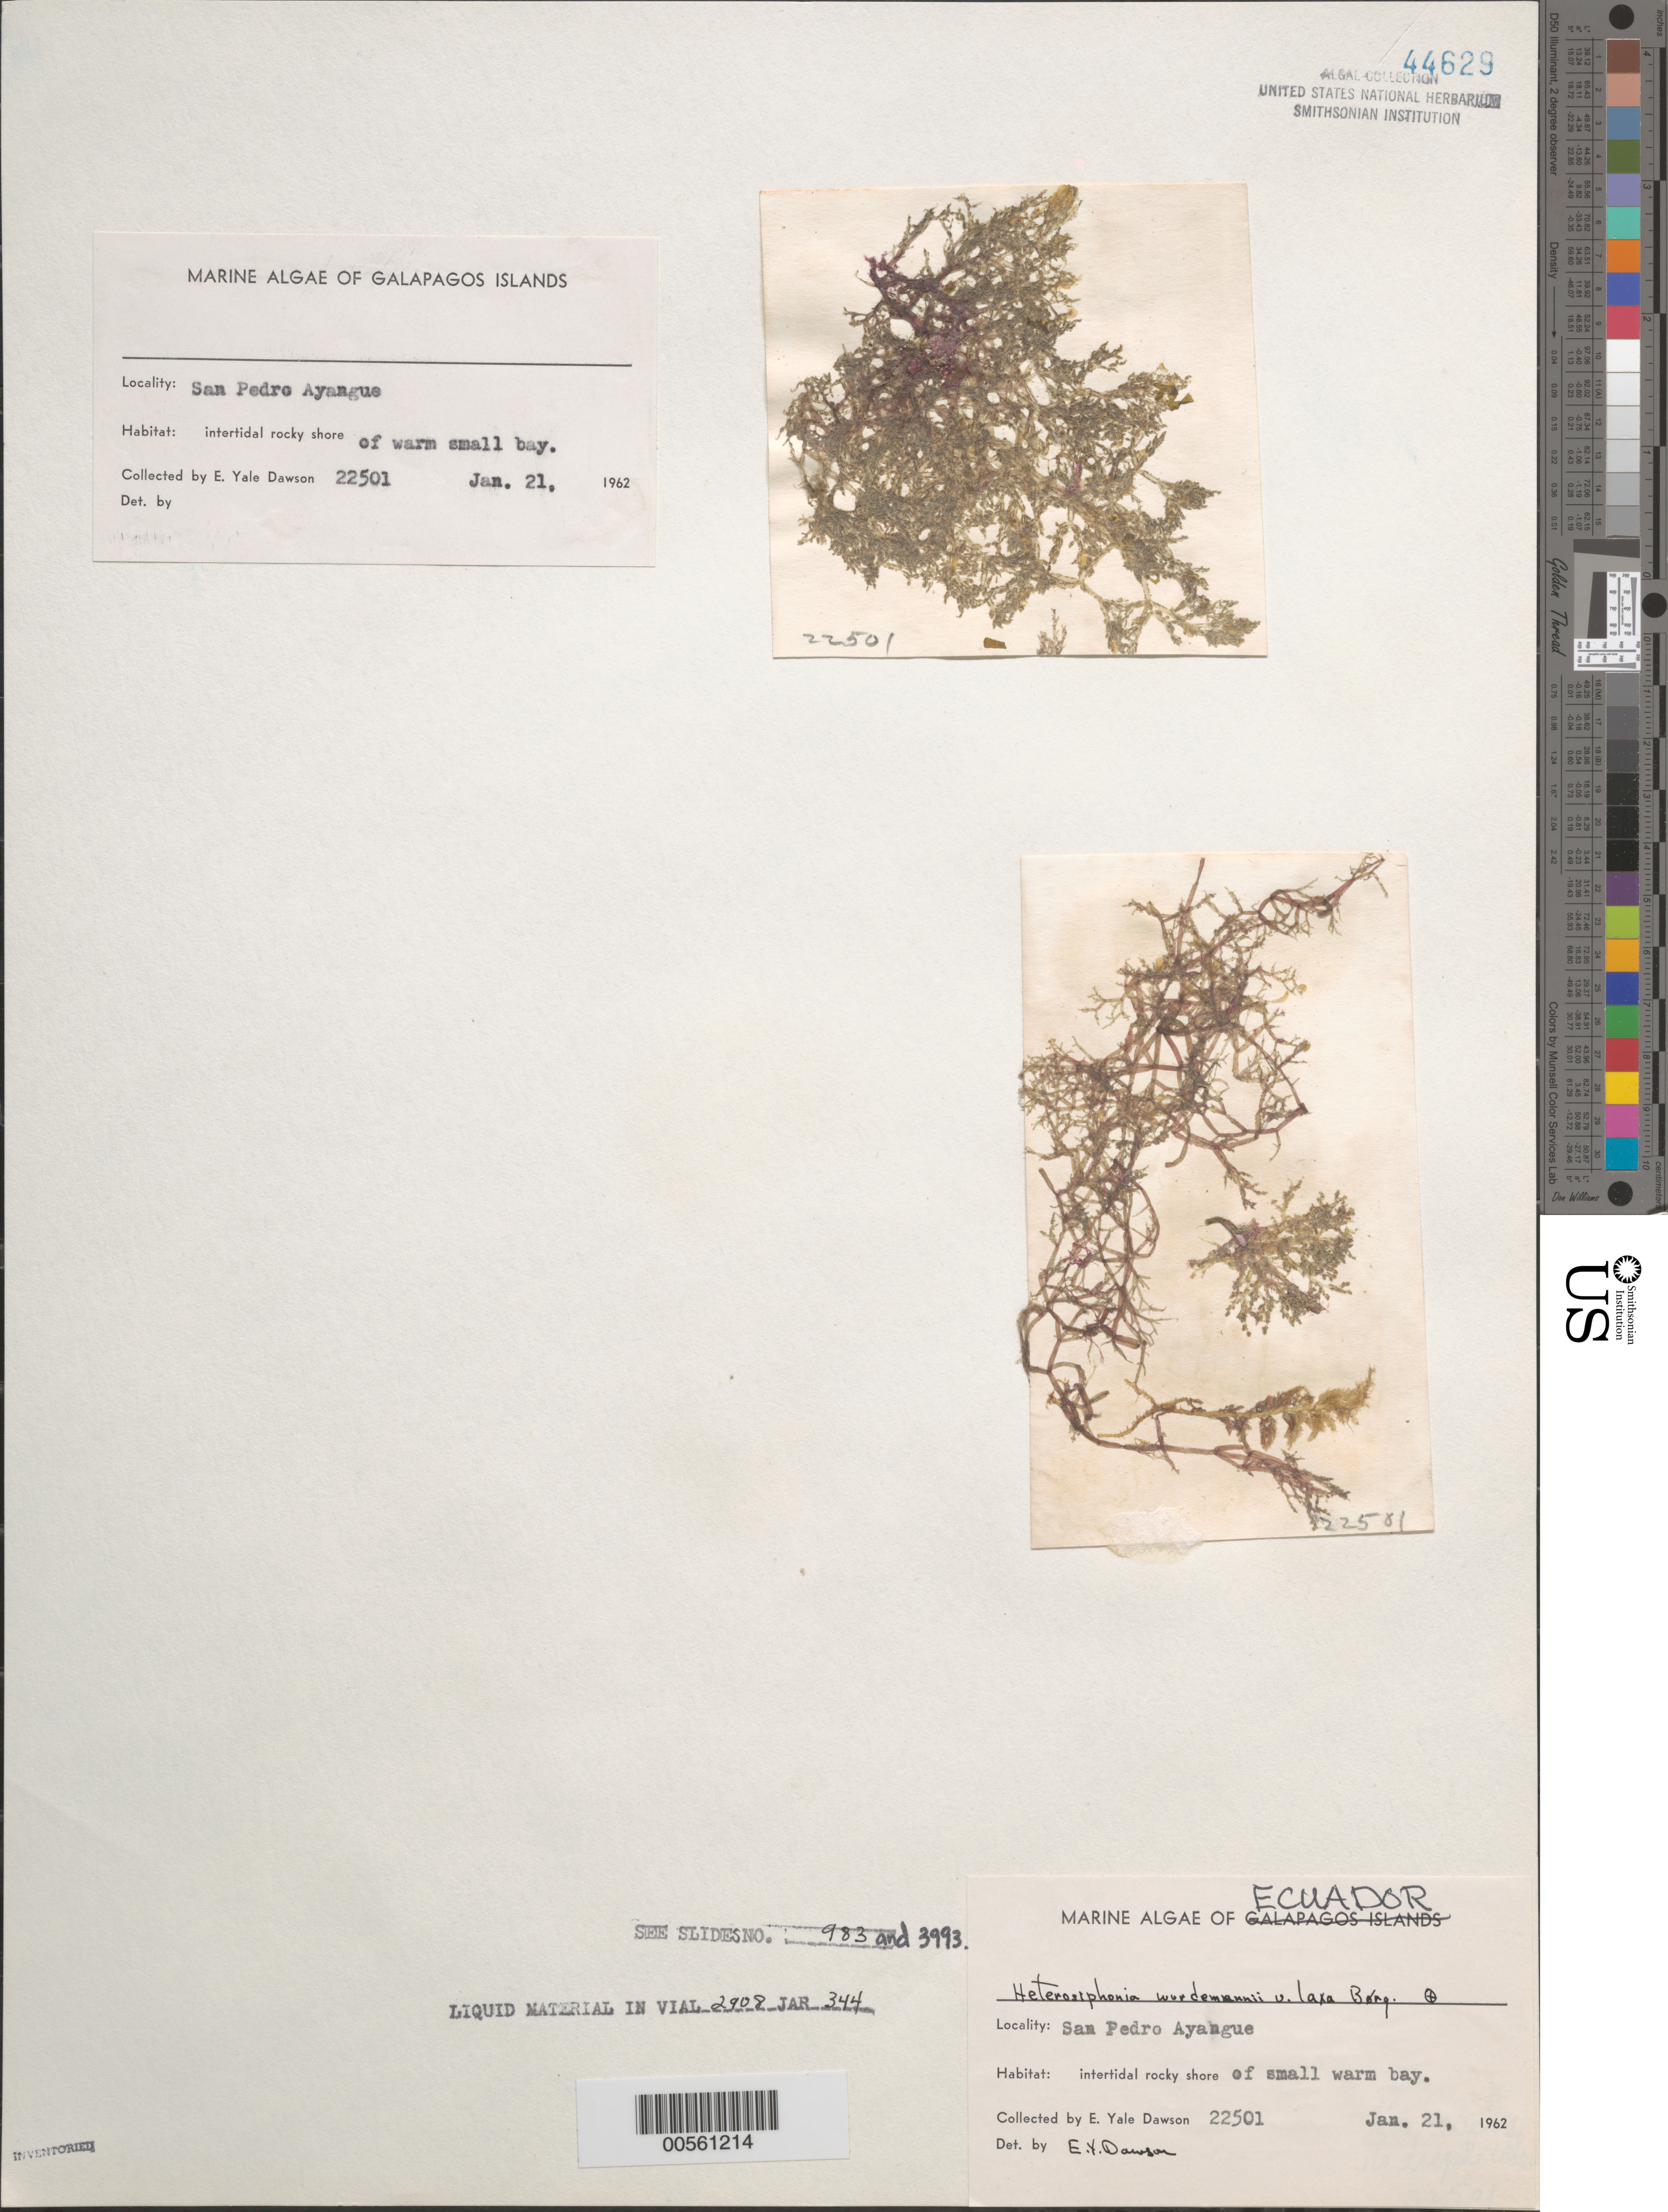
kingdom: Plantae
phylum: Rhodophyta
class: Florideophyceae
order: Ceramiales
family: Dasyaceae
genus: Heterosiphonia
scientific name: Heterosiphonia crispella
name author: (C. Agardh) M.J. Wynne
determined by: Algae name updating Project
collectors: E. Y. Dawson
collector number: EYD 22501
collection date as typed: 21 Jan 1962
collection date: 1962-01-21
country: Ecuador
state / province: Guayas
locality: San Pedro, Ayangue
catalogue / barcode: US 44629